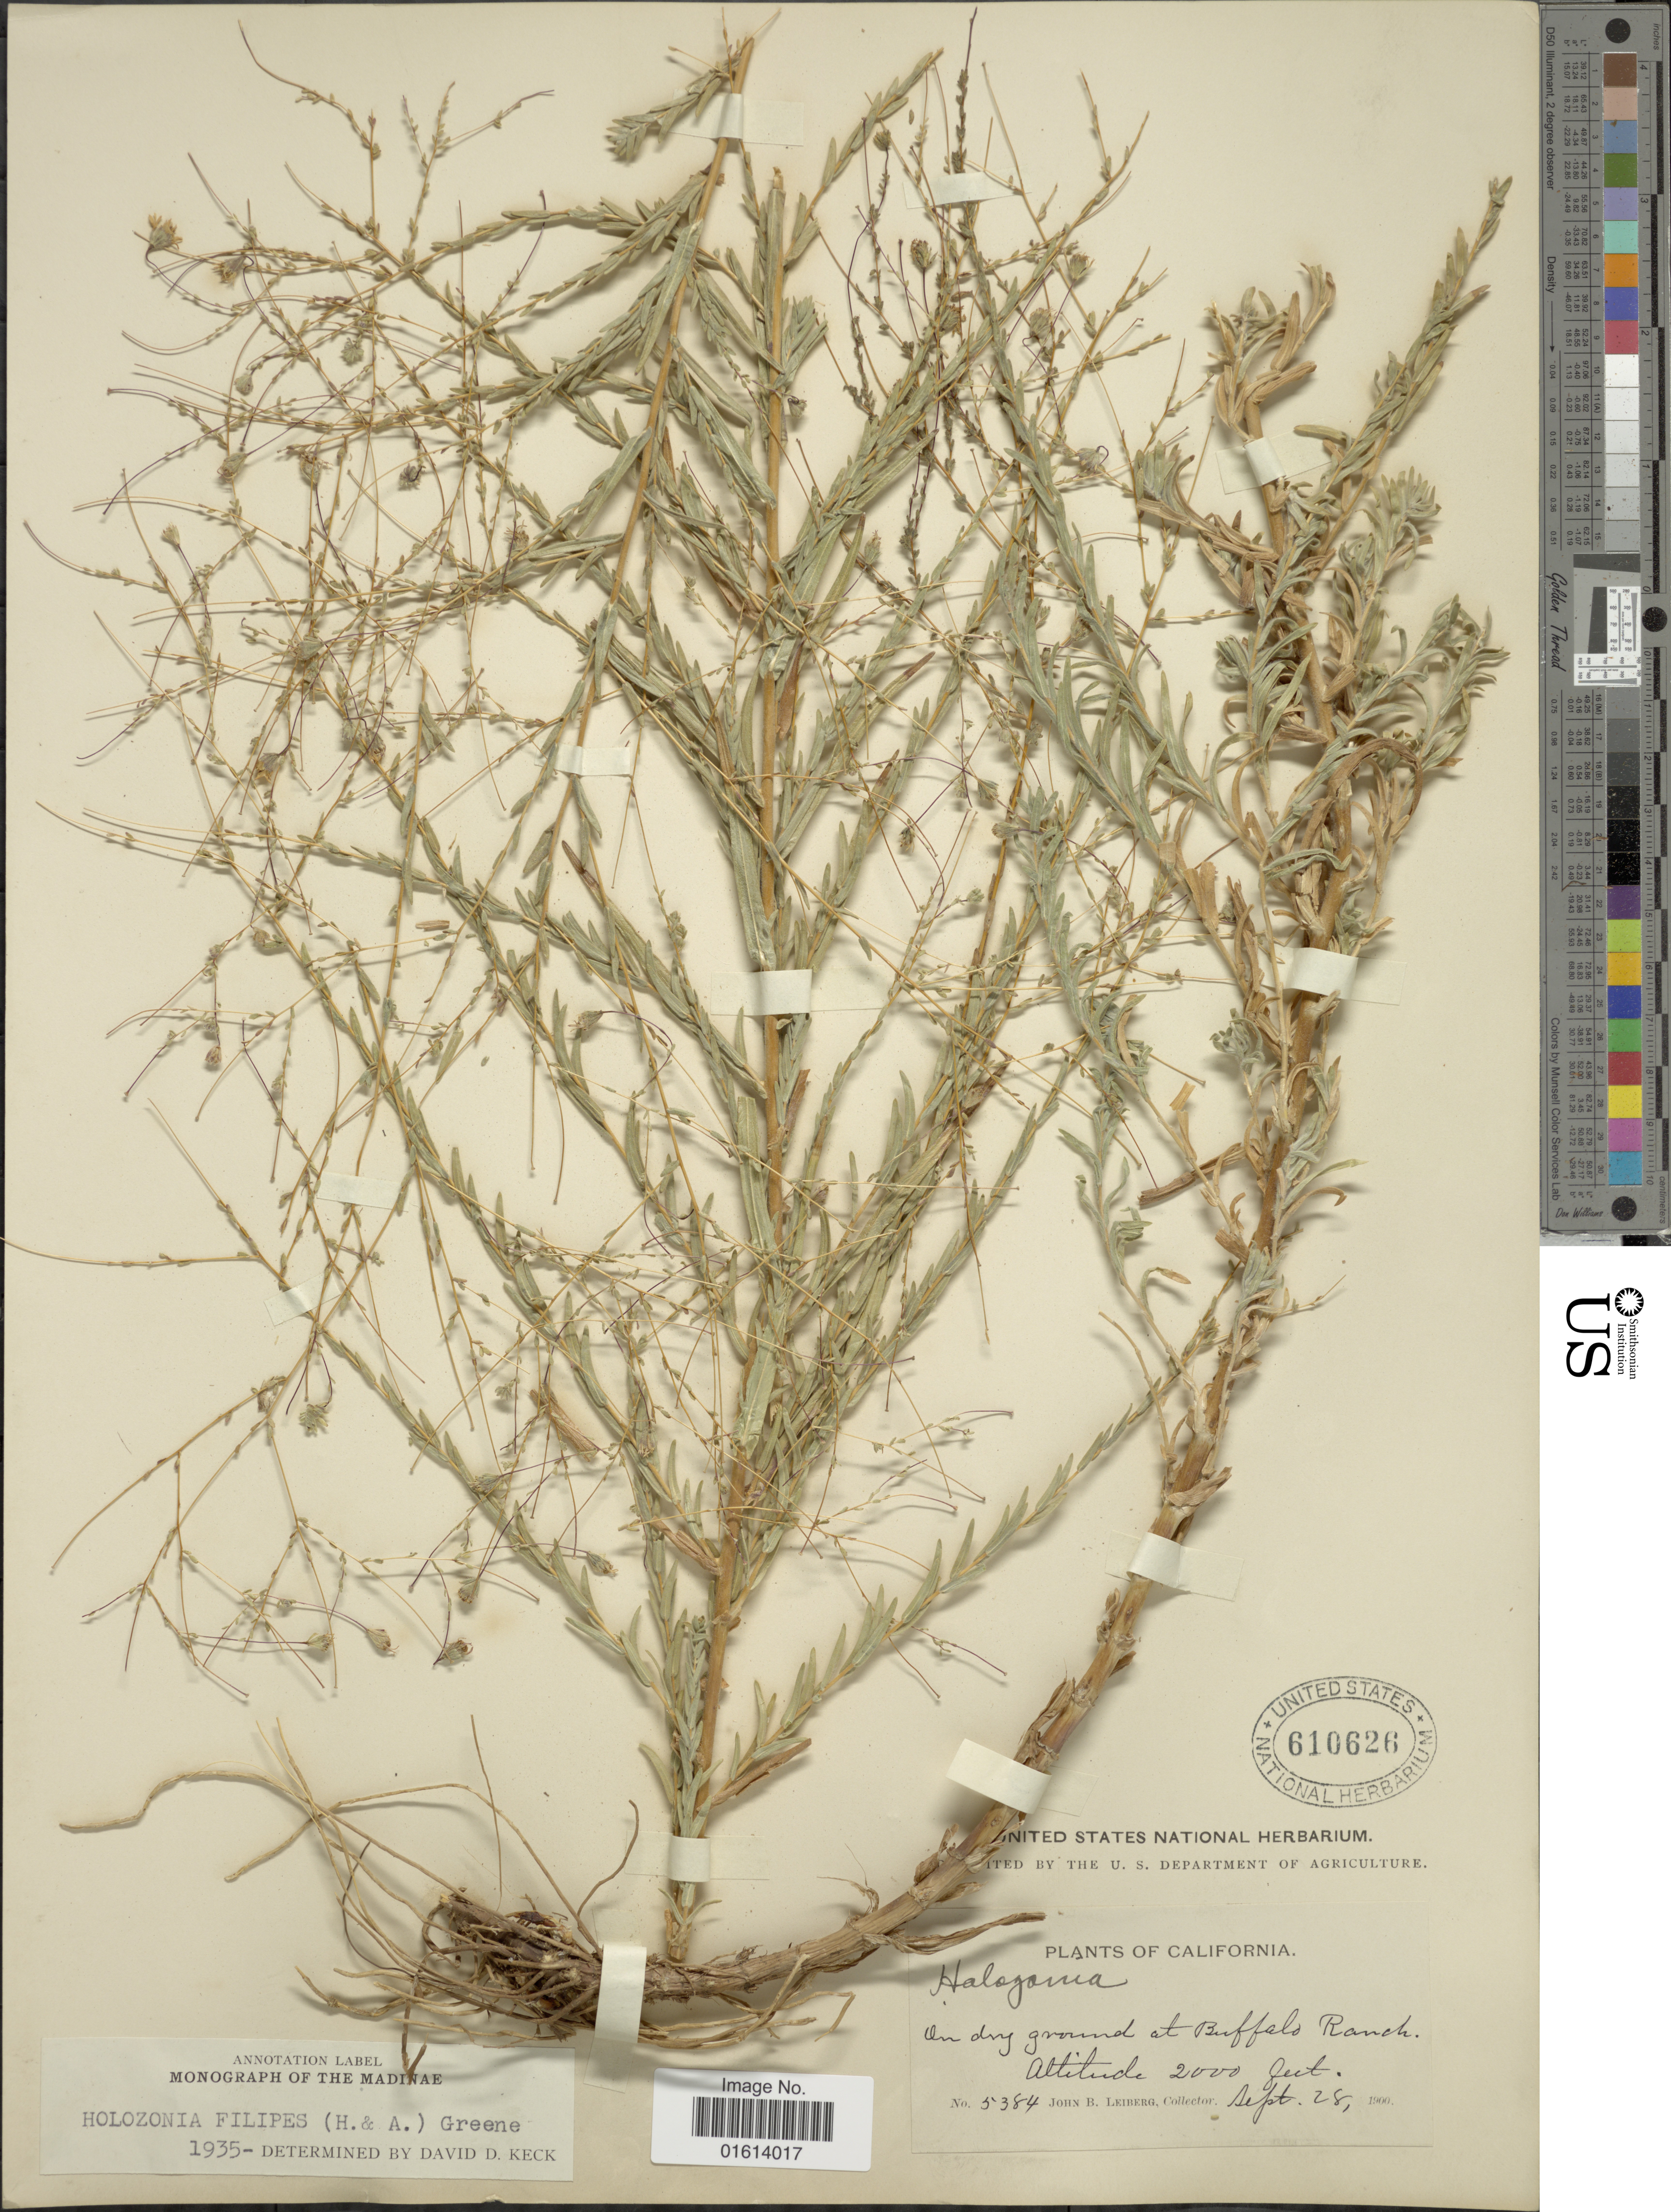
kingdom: Plantae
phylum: Tracheophyta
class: Magnoliopsida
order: Asterales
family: Asteraceae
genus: Holozonia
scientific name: Holozonia filipes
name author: (Hook. & Arn.) Greene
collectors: J. B. Leiberg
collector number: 5384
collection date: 1900-09-28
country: United States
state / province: California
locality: Buffalo Ranch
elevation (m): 610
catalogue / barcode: US 610626